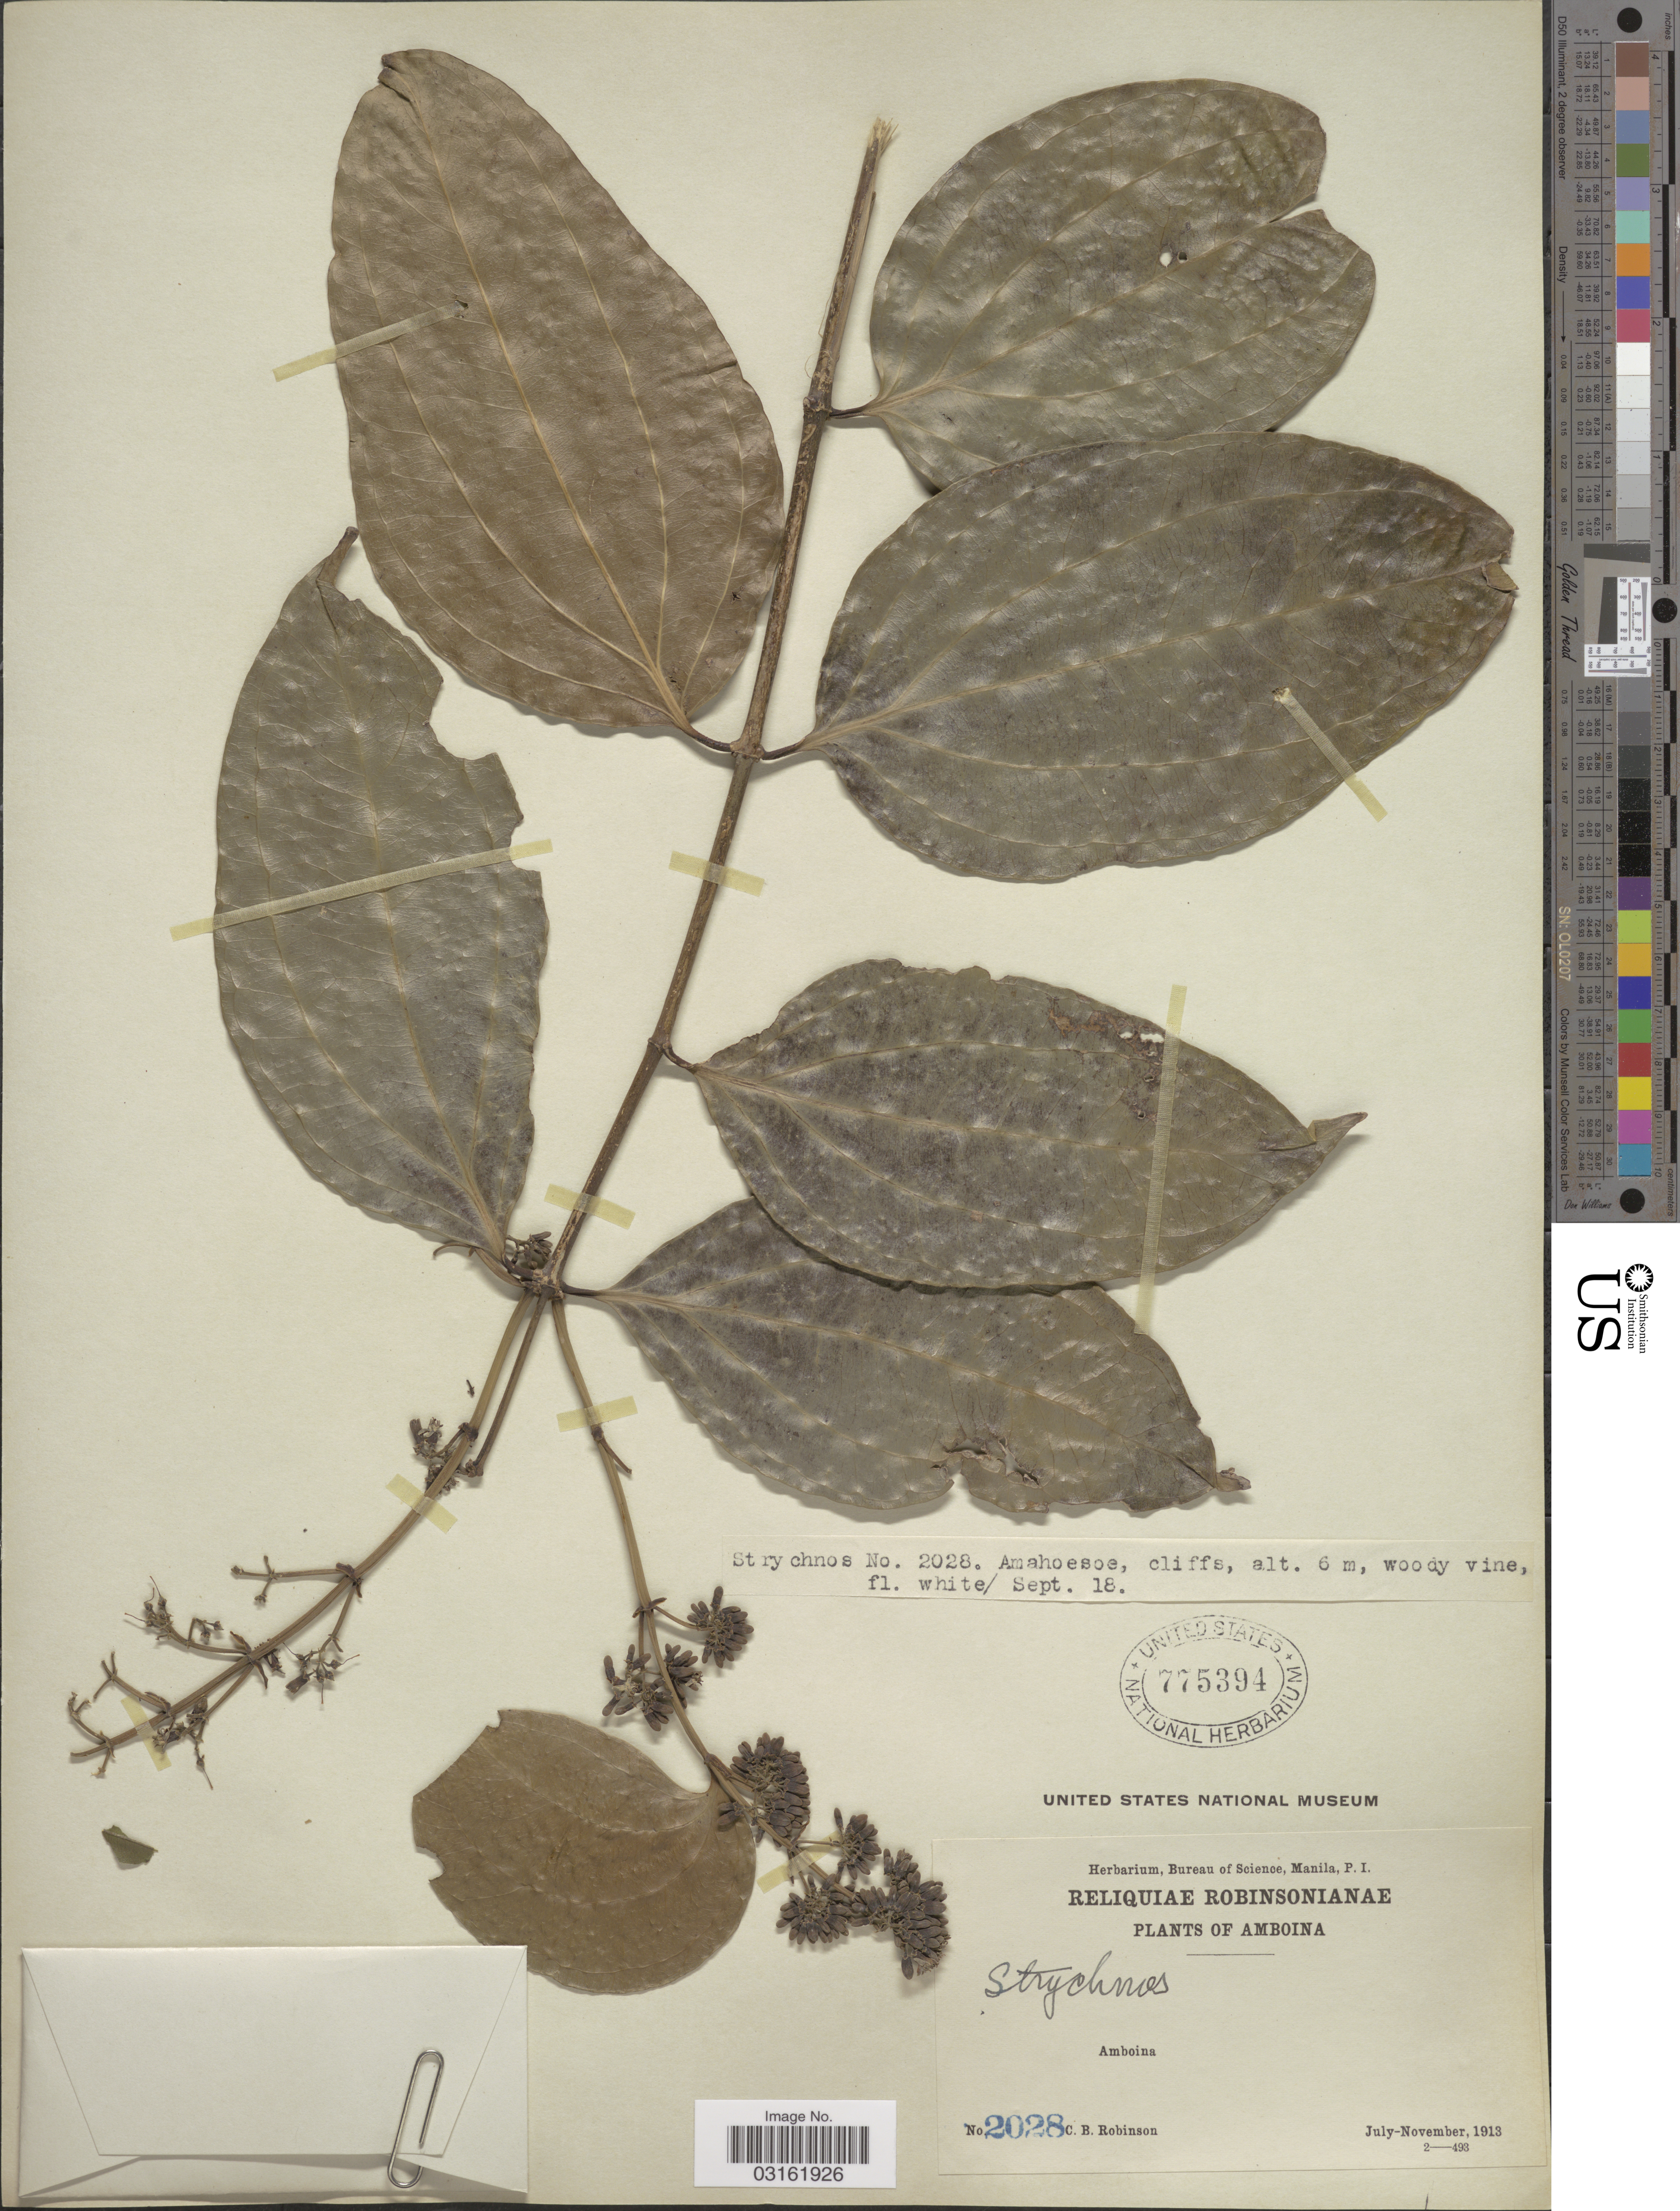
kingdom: Plantae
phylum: Tracheophyta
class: Magnoliopsida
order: Gentianales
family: Loganiaceae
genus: Strychnos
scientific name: Strychnos sp.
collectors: C. Robinson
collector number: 2028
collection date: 1913-09-18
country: Indonesia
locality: Amboina. Amahoesoe.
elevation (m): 6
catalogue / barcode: US 775394